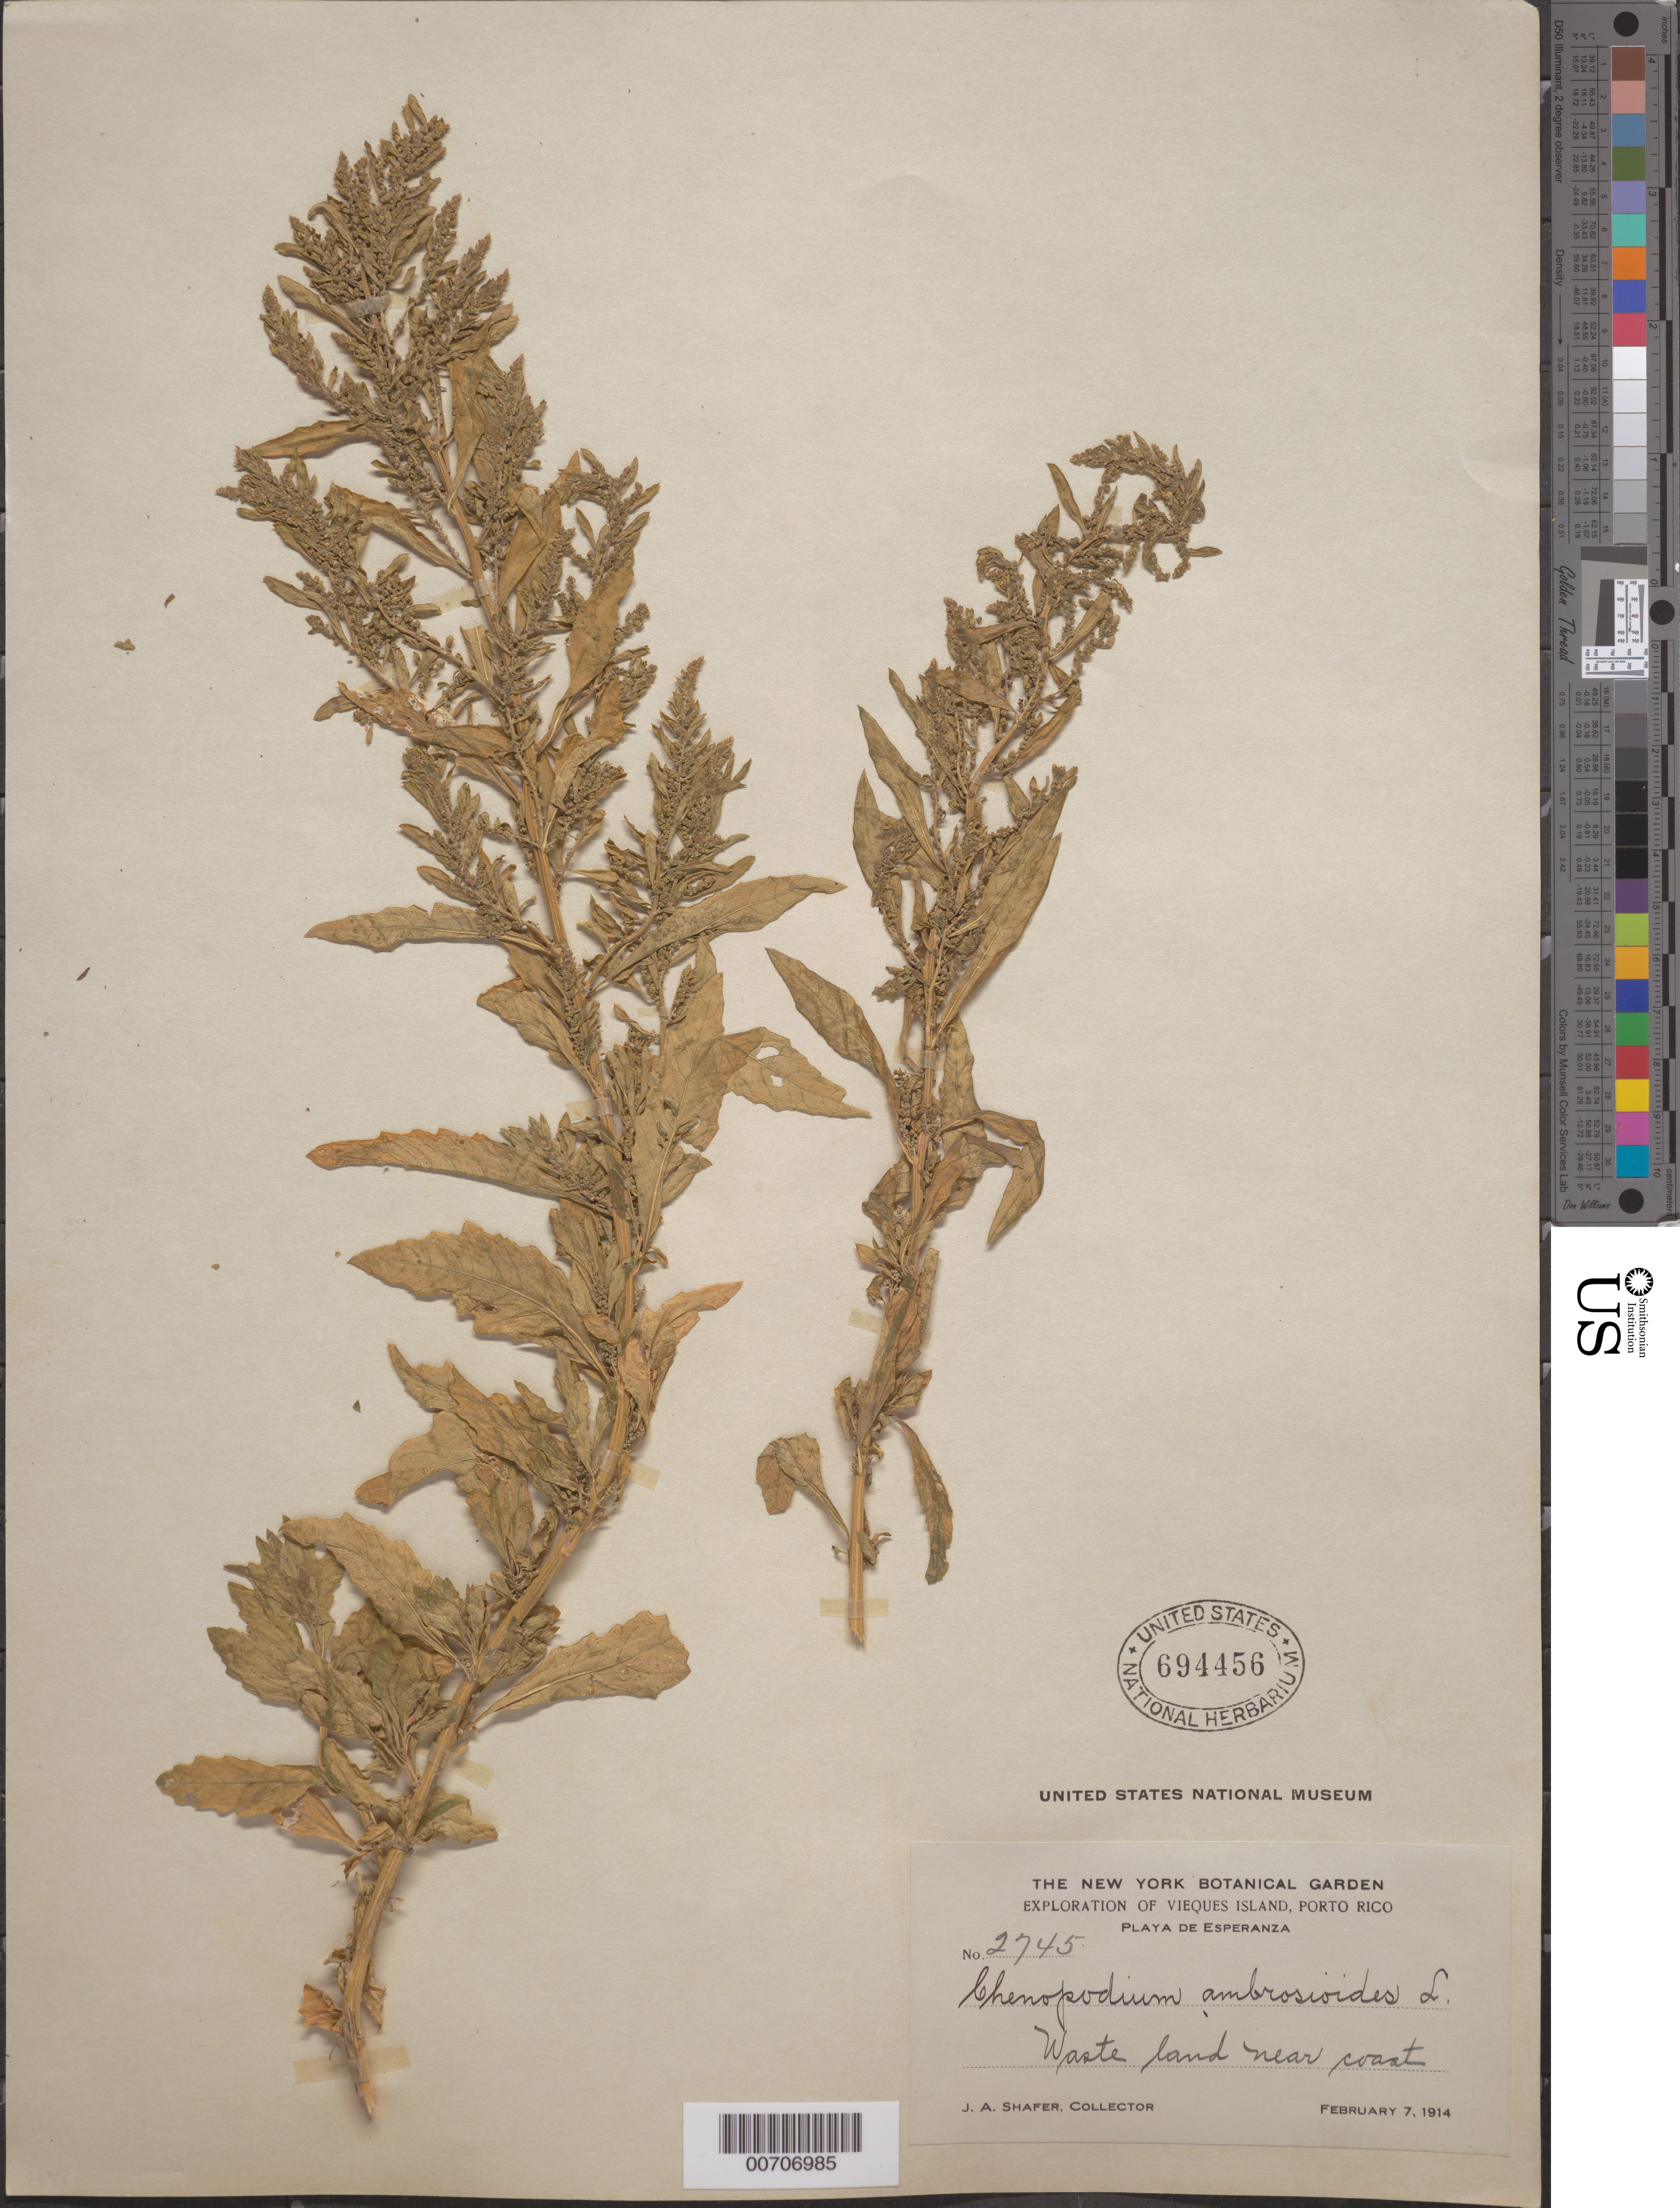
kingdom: Plantae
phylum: Tracheophyta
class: Magnoliopsida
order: Caryophyllales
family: Amaranthaceae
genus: Chenopodium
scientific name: Chenopodium ambrosioides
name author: L.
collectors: J. A. Shafer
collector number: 2745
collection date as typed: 07 Feb 1914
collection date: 1914-02-07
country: Puerto Rico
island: Vieques Island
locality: Playa de Esperanza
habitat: Waste land near coast.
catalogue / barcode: US 694456